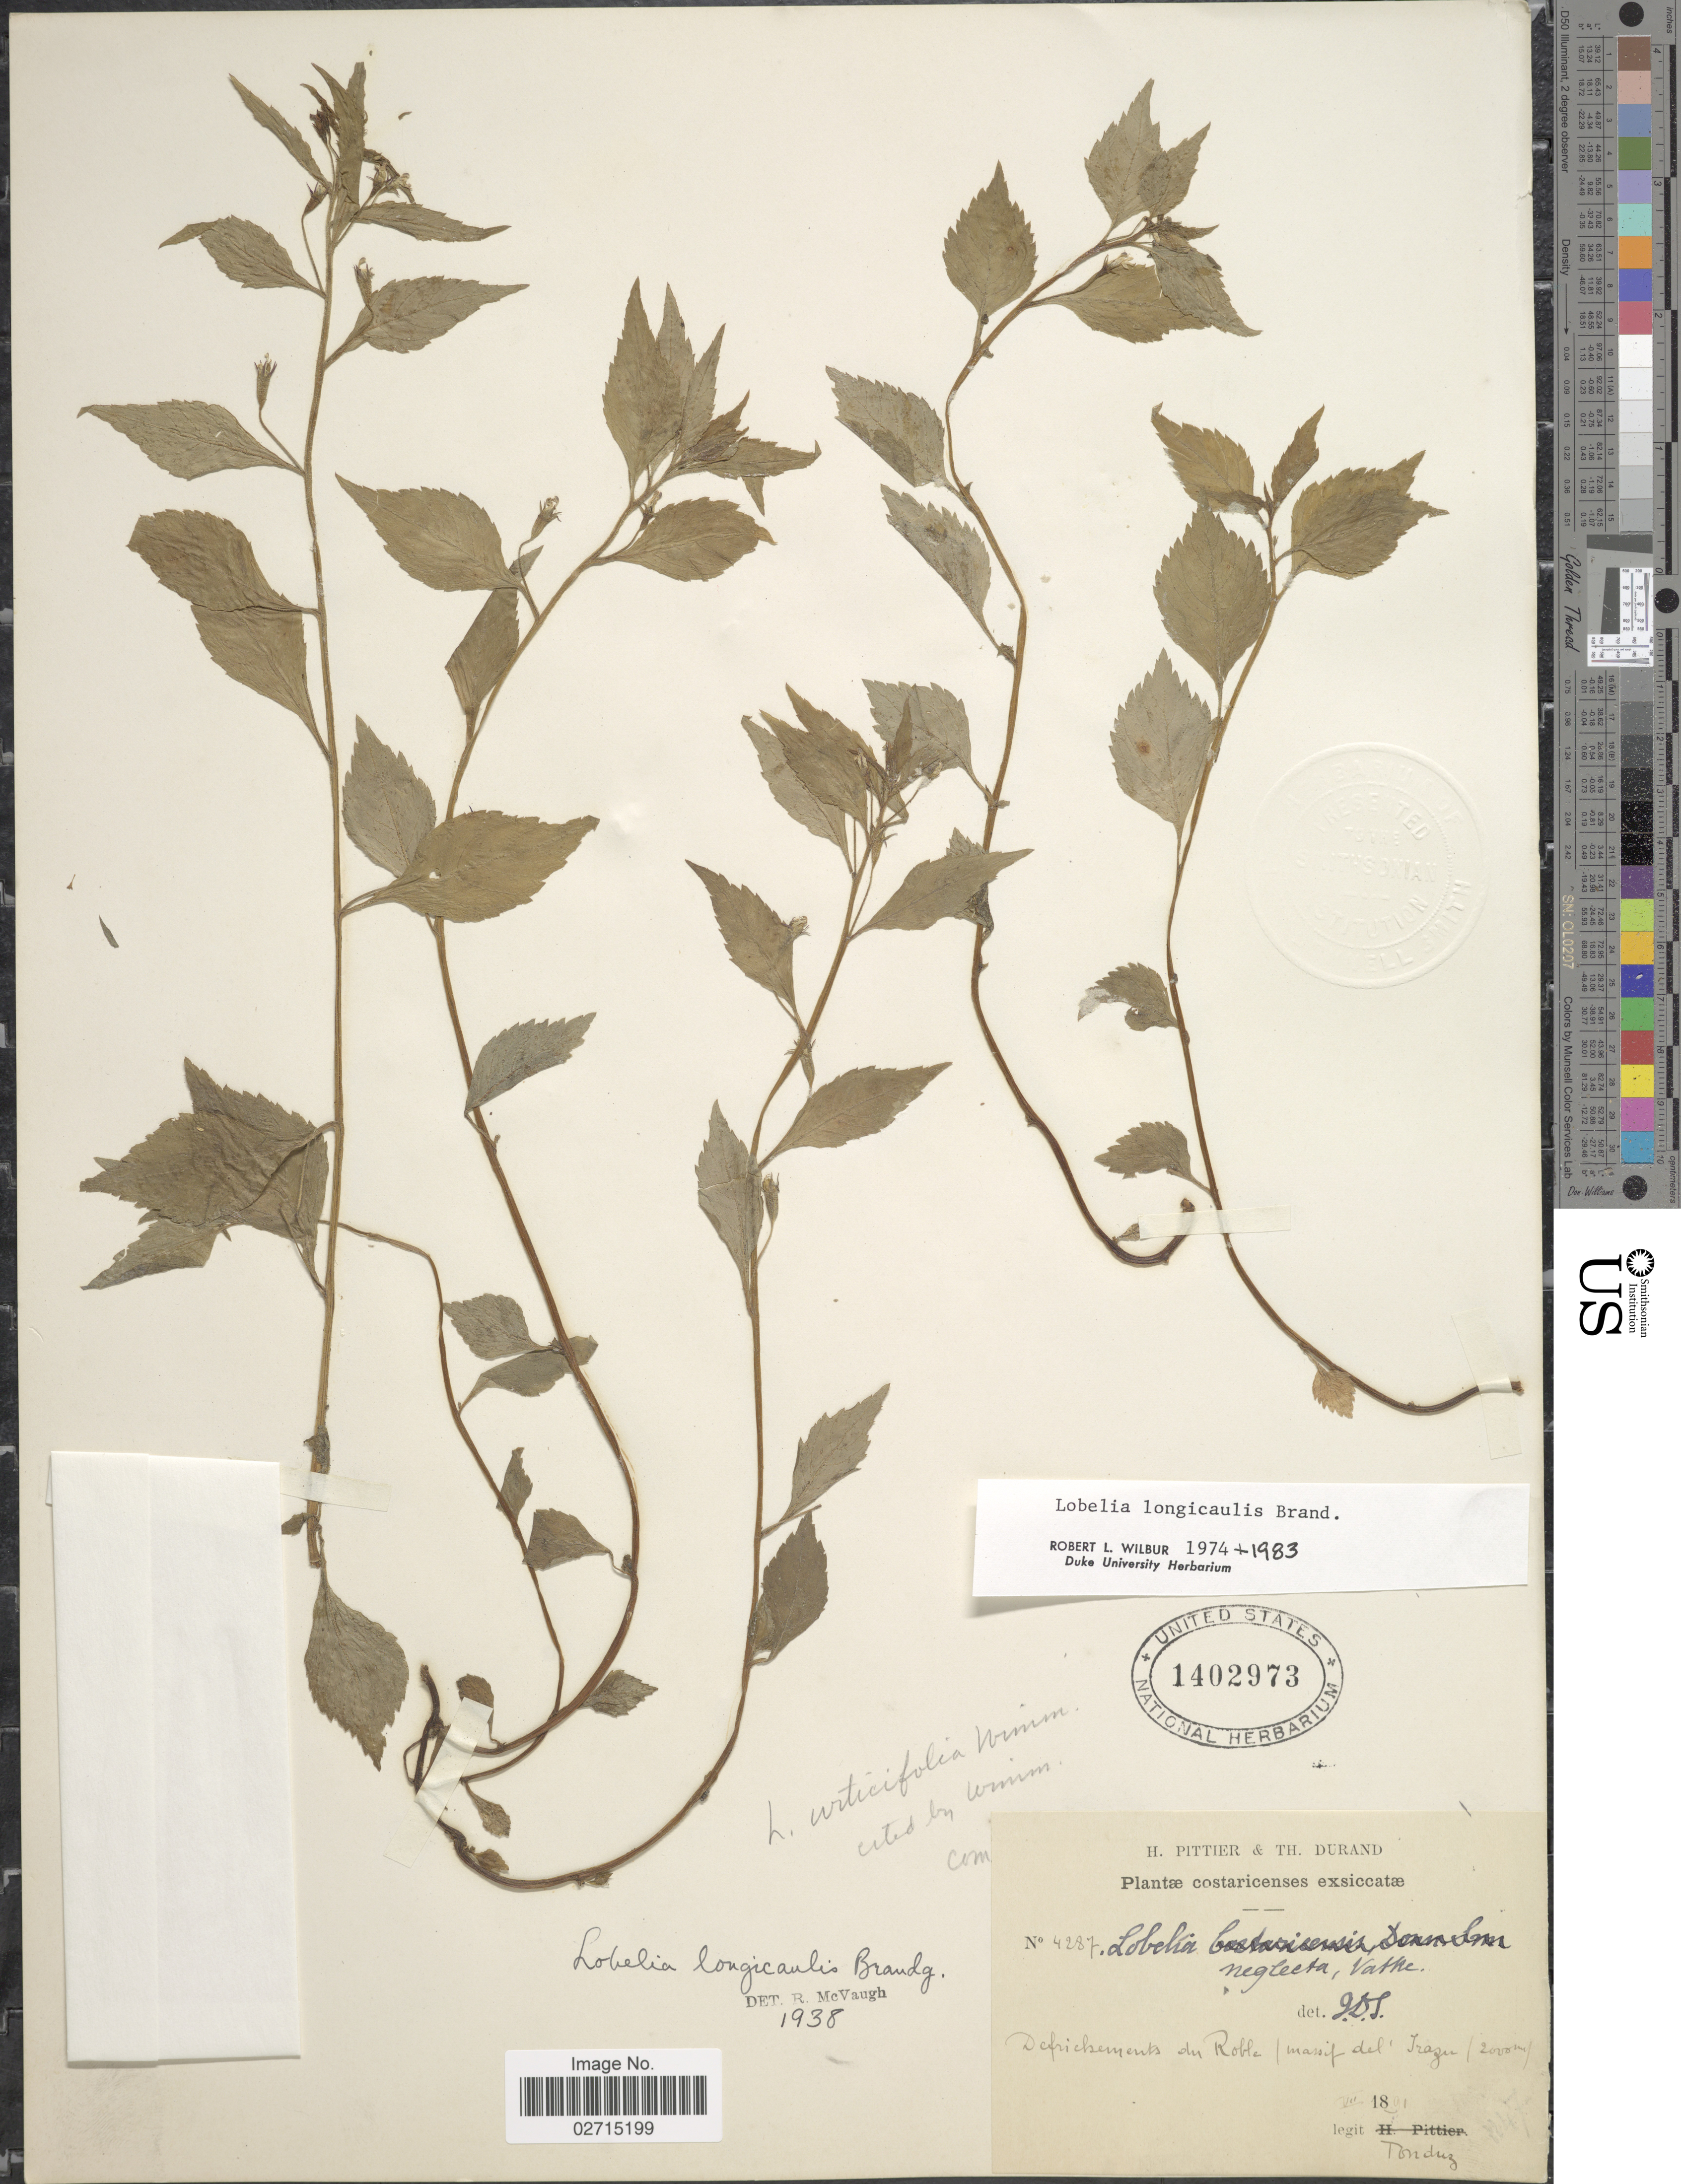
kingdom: Plantae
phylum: Tracheophyta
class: Magnoliopsida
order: Asterales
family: Campanulaceae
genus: Lobelia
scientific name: Lobelia longicaulis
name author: Brandegee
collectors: A. Tonduz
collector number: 4287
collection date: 1891-07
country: Costa Rica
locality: Defrichements du Roble/ massif del' Irazu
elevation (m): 2000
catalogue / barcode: US 1402973